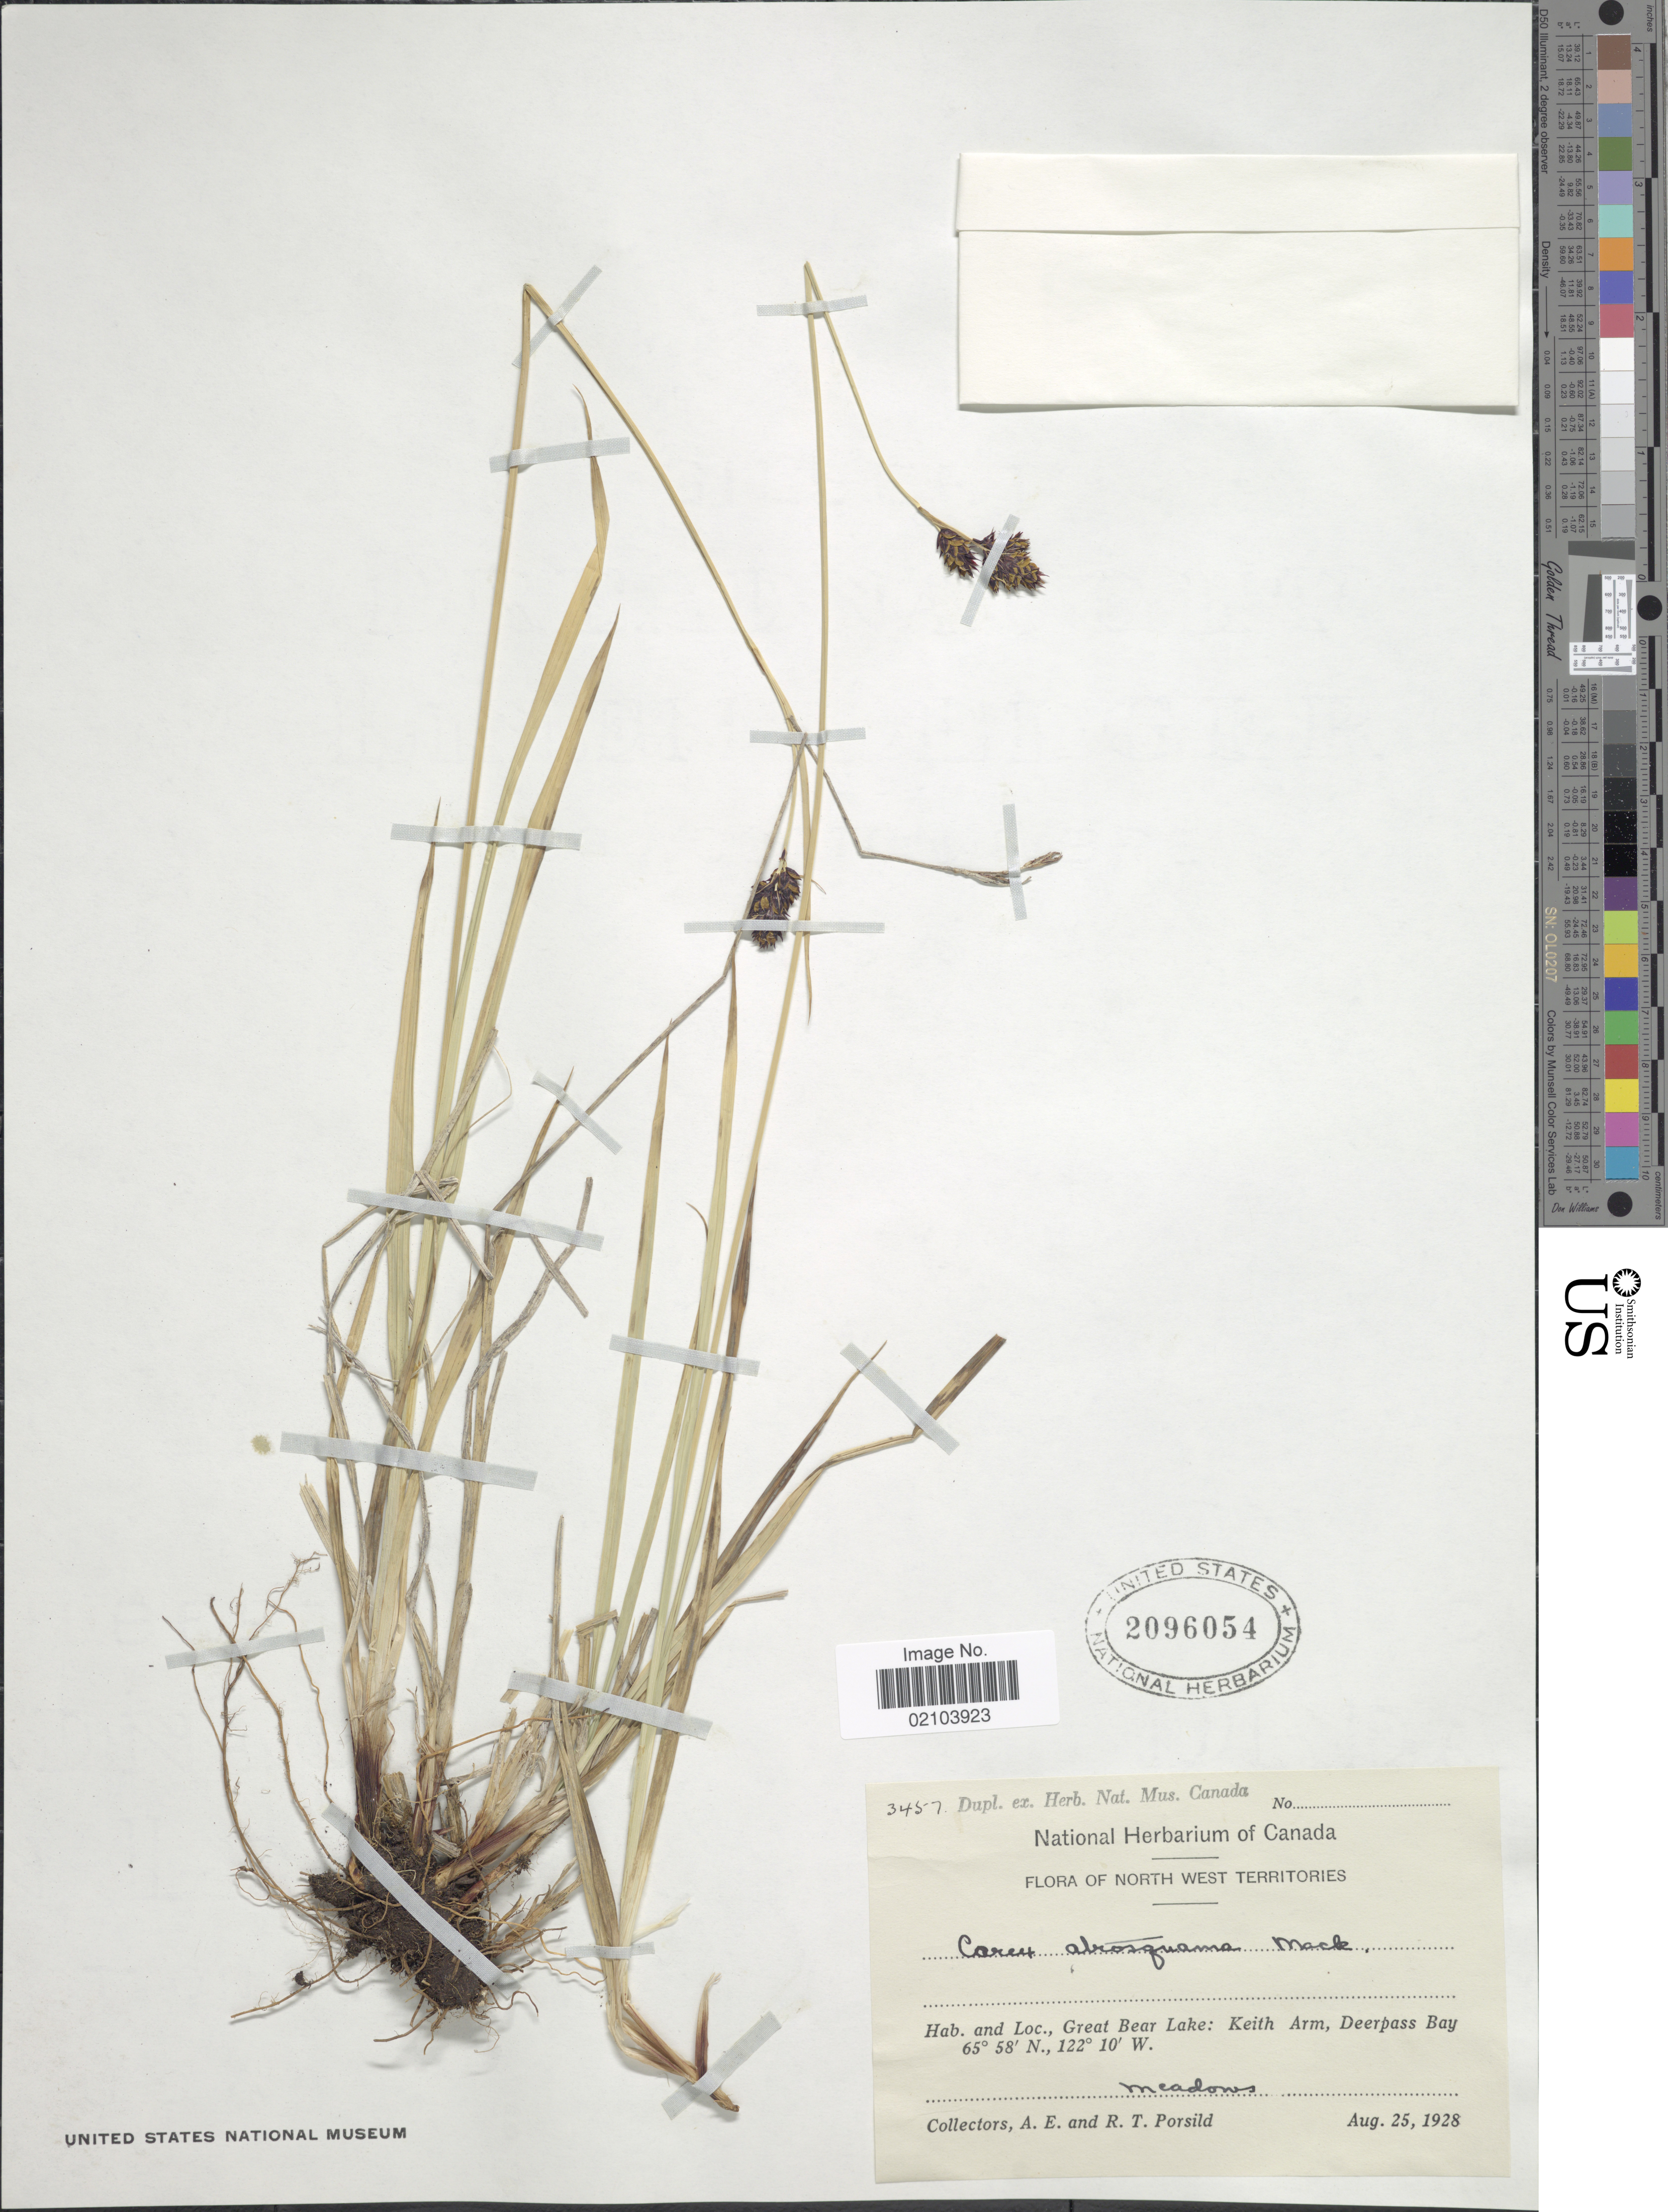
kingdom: Plantae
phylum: Tracheophyta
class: Liliopsida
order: Poales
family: Cyperaceae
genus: Carex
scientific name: Carex atrosquama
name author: Mack.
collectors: A. E. Porsild & R. T. Porsild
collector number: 3457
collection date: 1928-08-25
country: Canada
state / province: Northwest Territories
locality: Great Bear Lake: Keith Arm, Deerpass Bay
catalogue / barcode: US 2096054